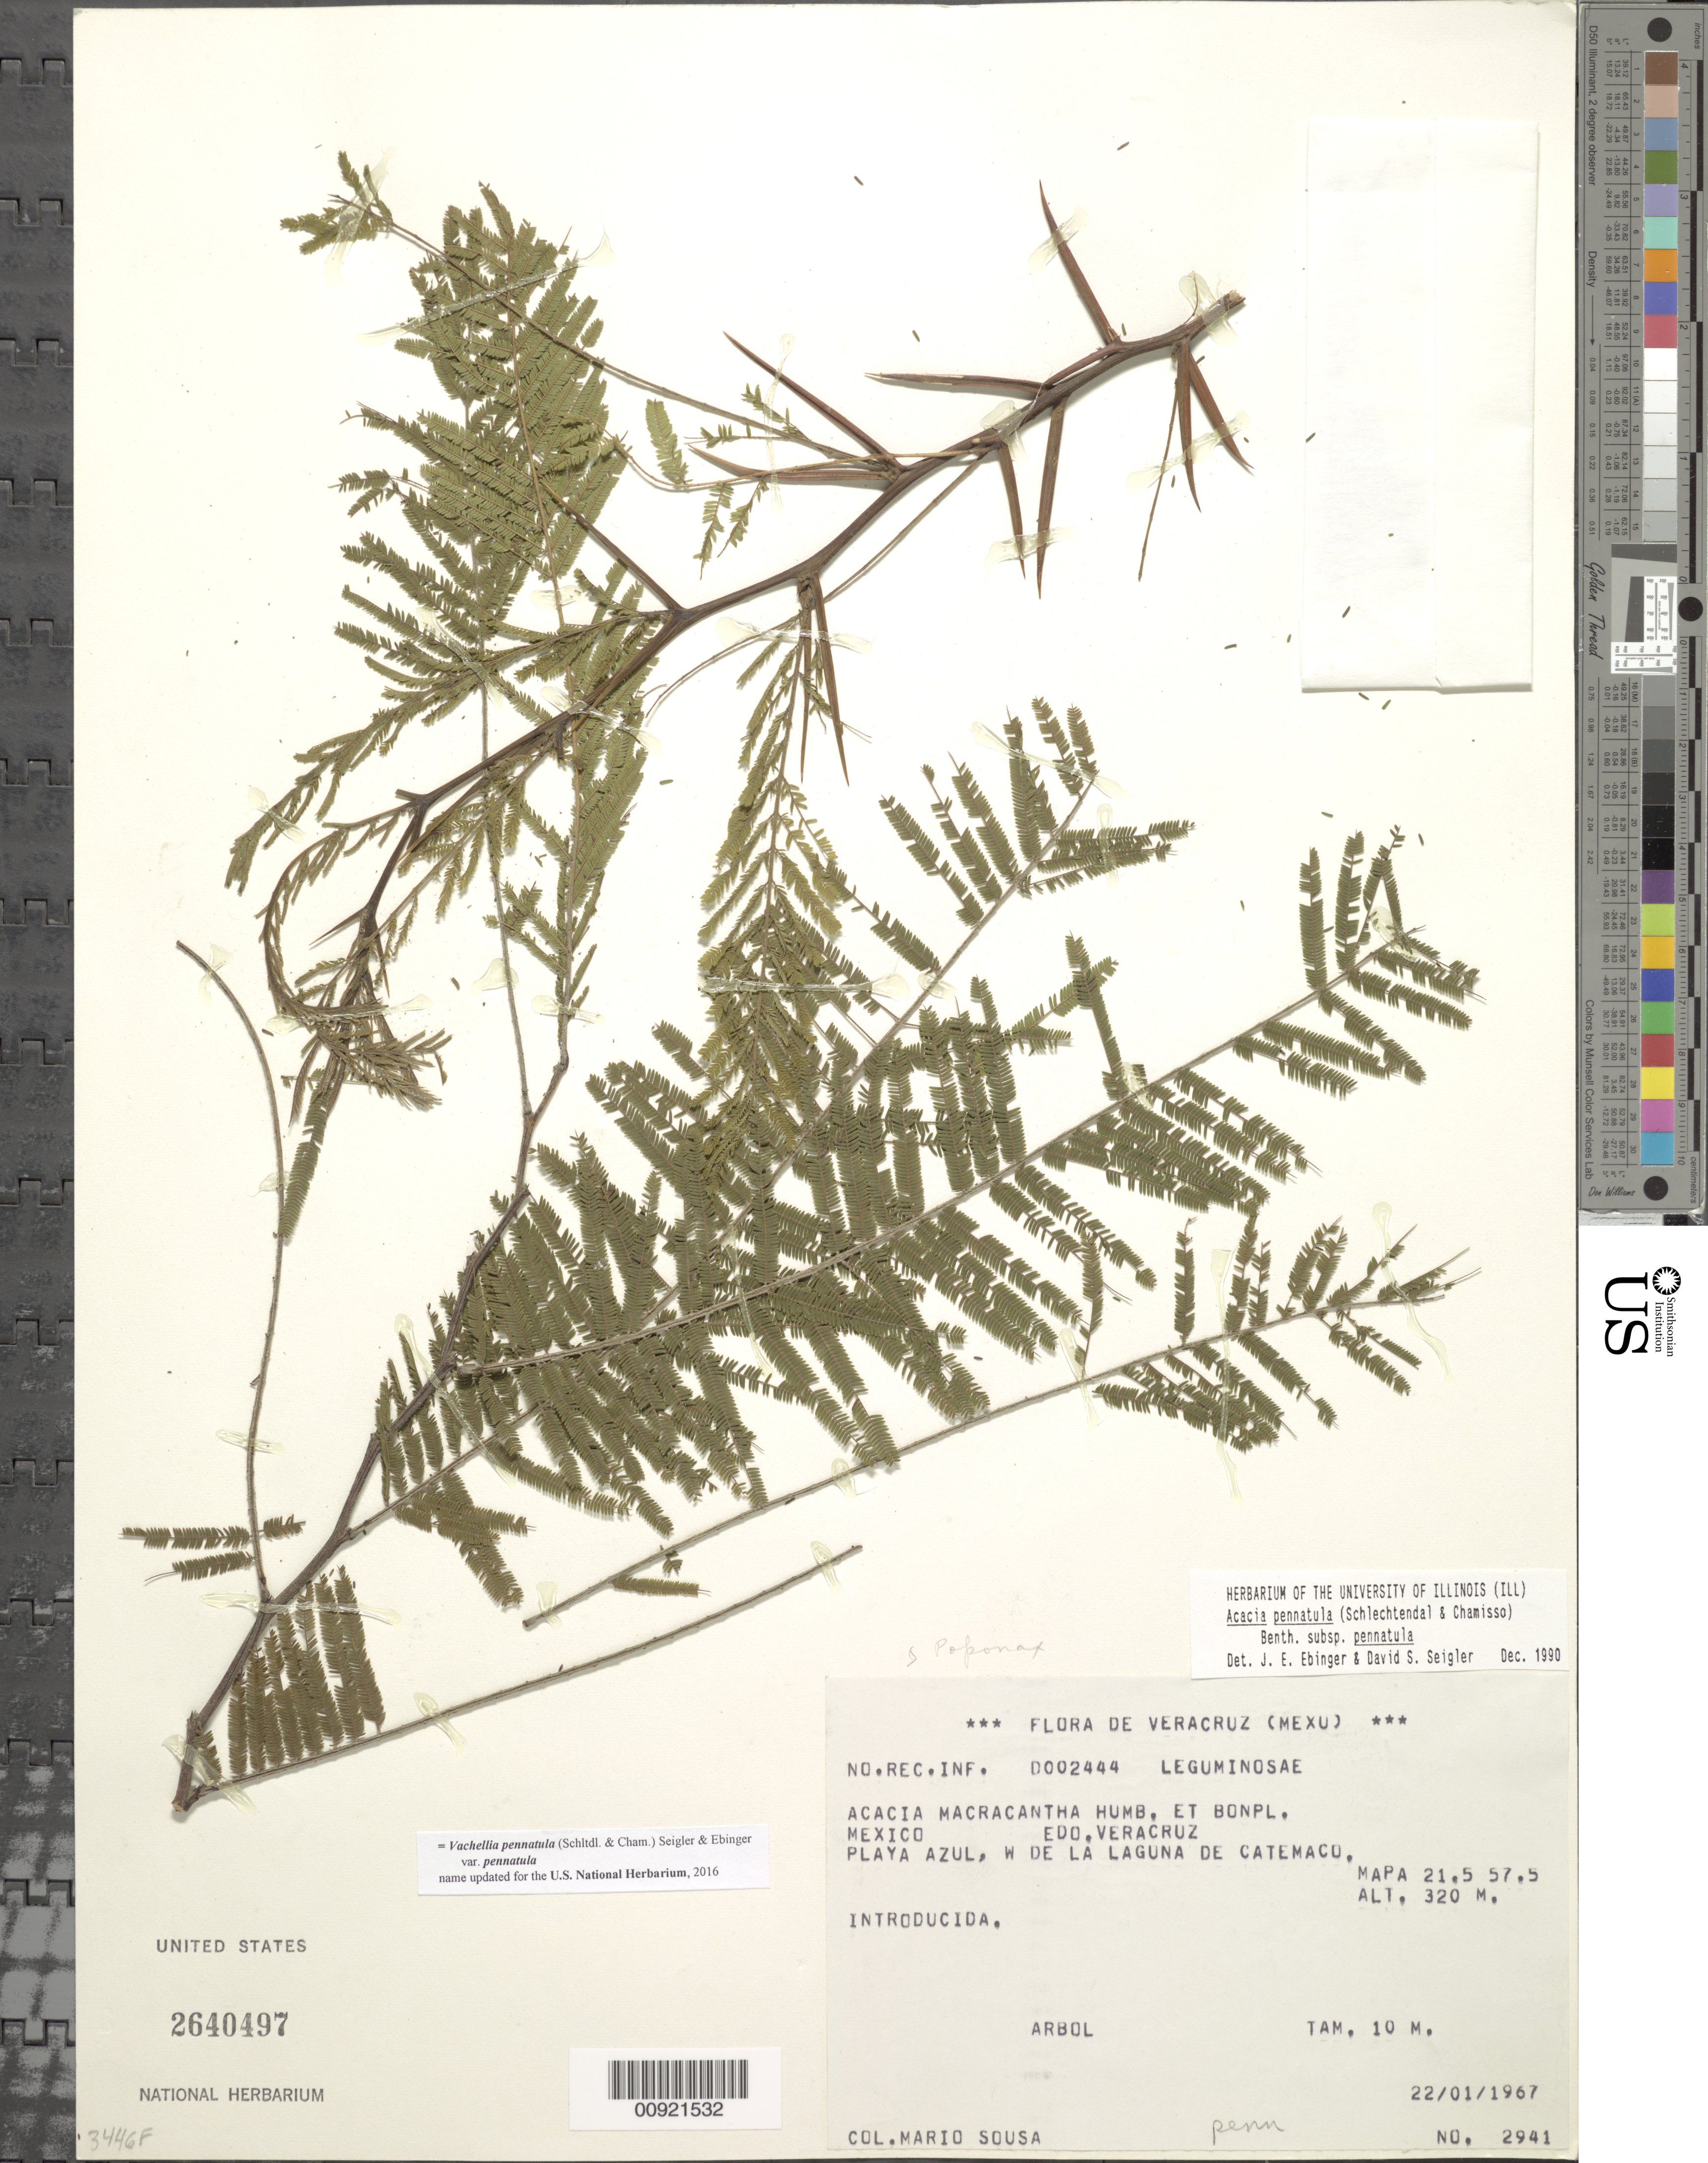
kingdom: Plantae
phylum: Tracheophyta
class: Magnoliopsida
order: Fabales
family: Fabaceae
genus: Vachellia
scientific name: Vachellia pennatula var. pennatula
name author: (Schltdl. & Cham.) Seigler & Ebinger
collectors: M. Sousa S.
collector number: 2941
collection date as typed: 22 Jan 1967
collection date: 1967-01-22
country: Mexico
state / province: Veracruz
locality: Edo. Veracruz: Playa Azul, W de la Laguna de Catemaco. Mapa 21.5 57.5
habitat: Introducida.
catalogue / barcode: US 2640497